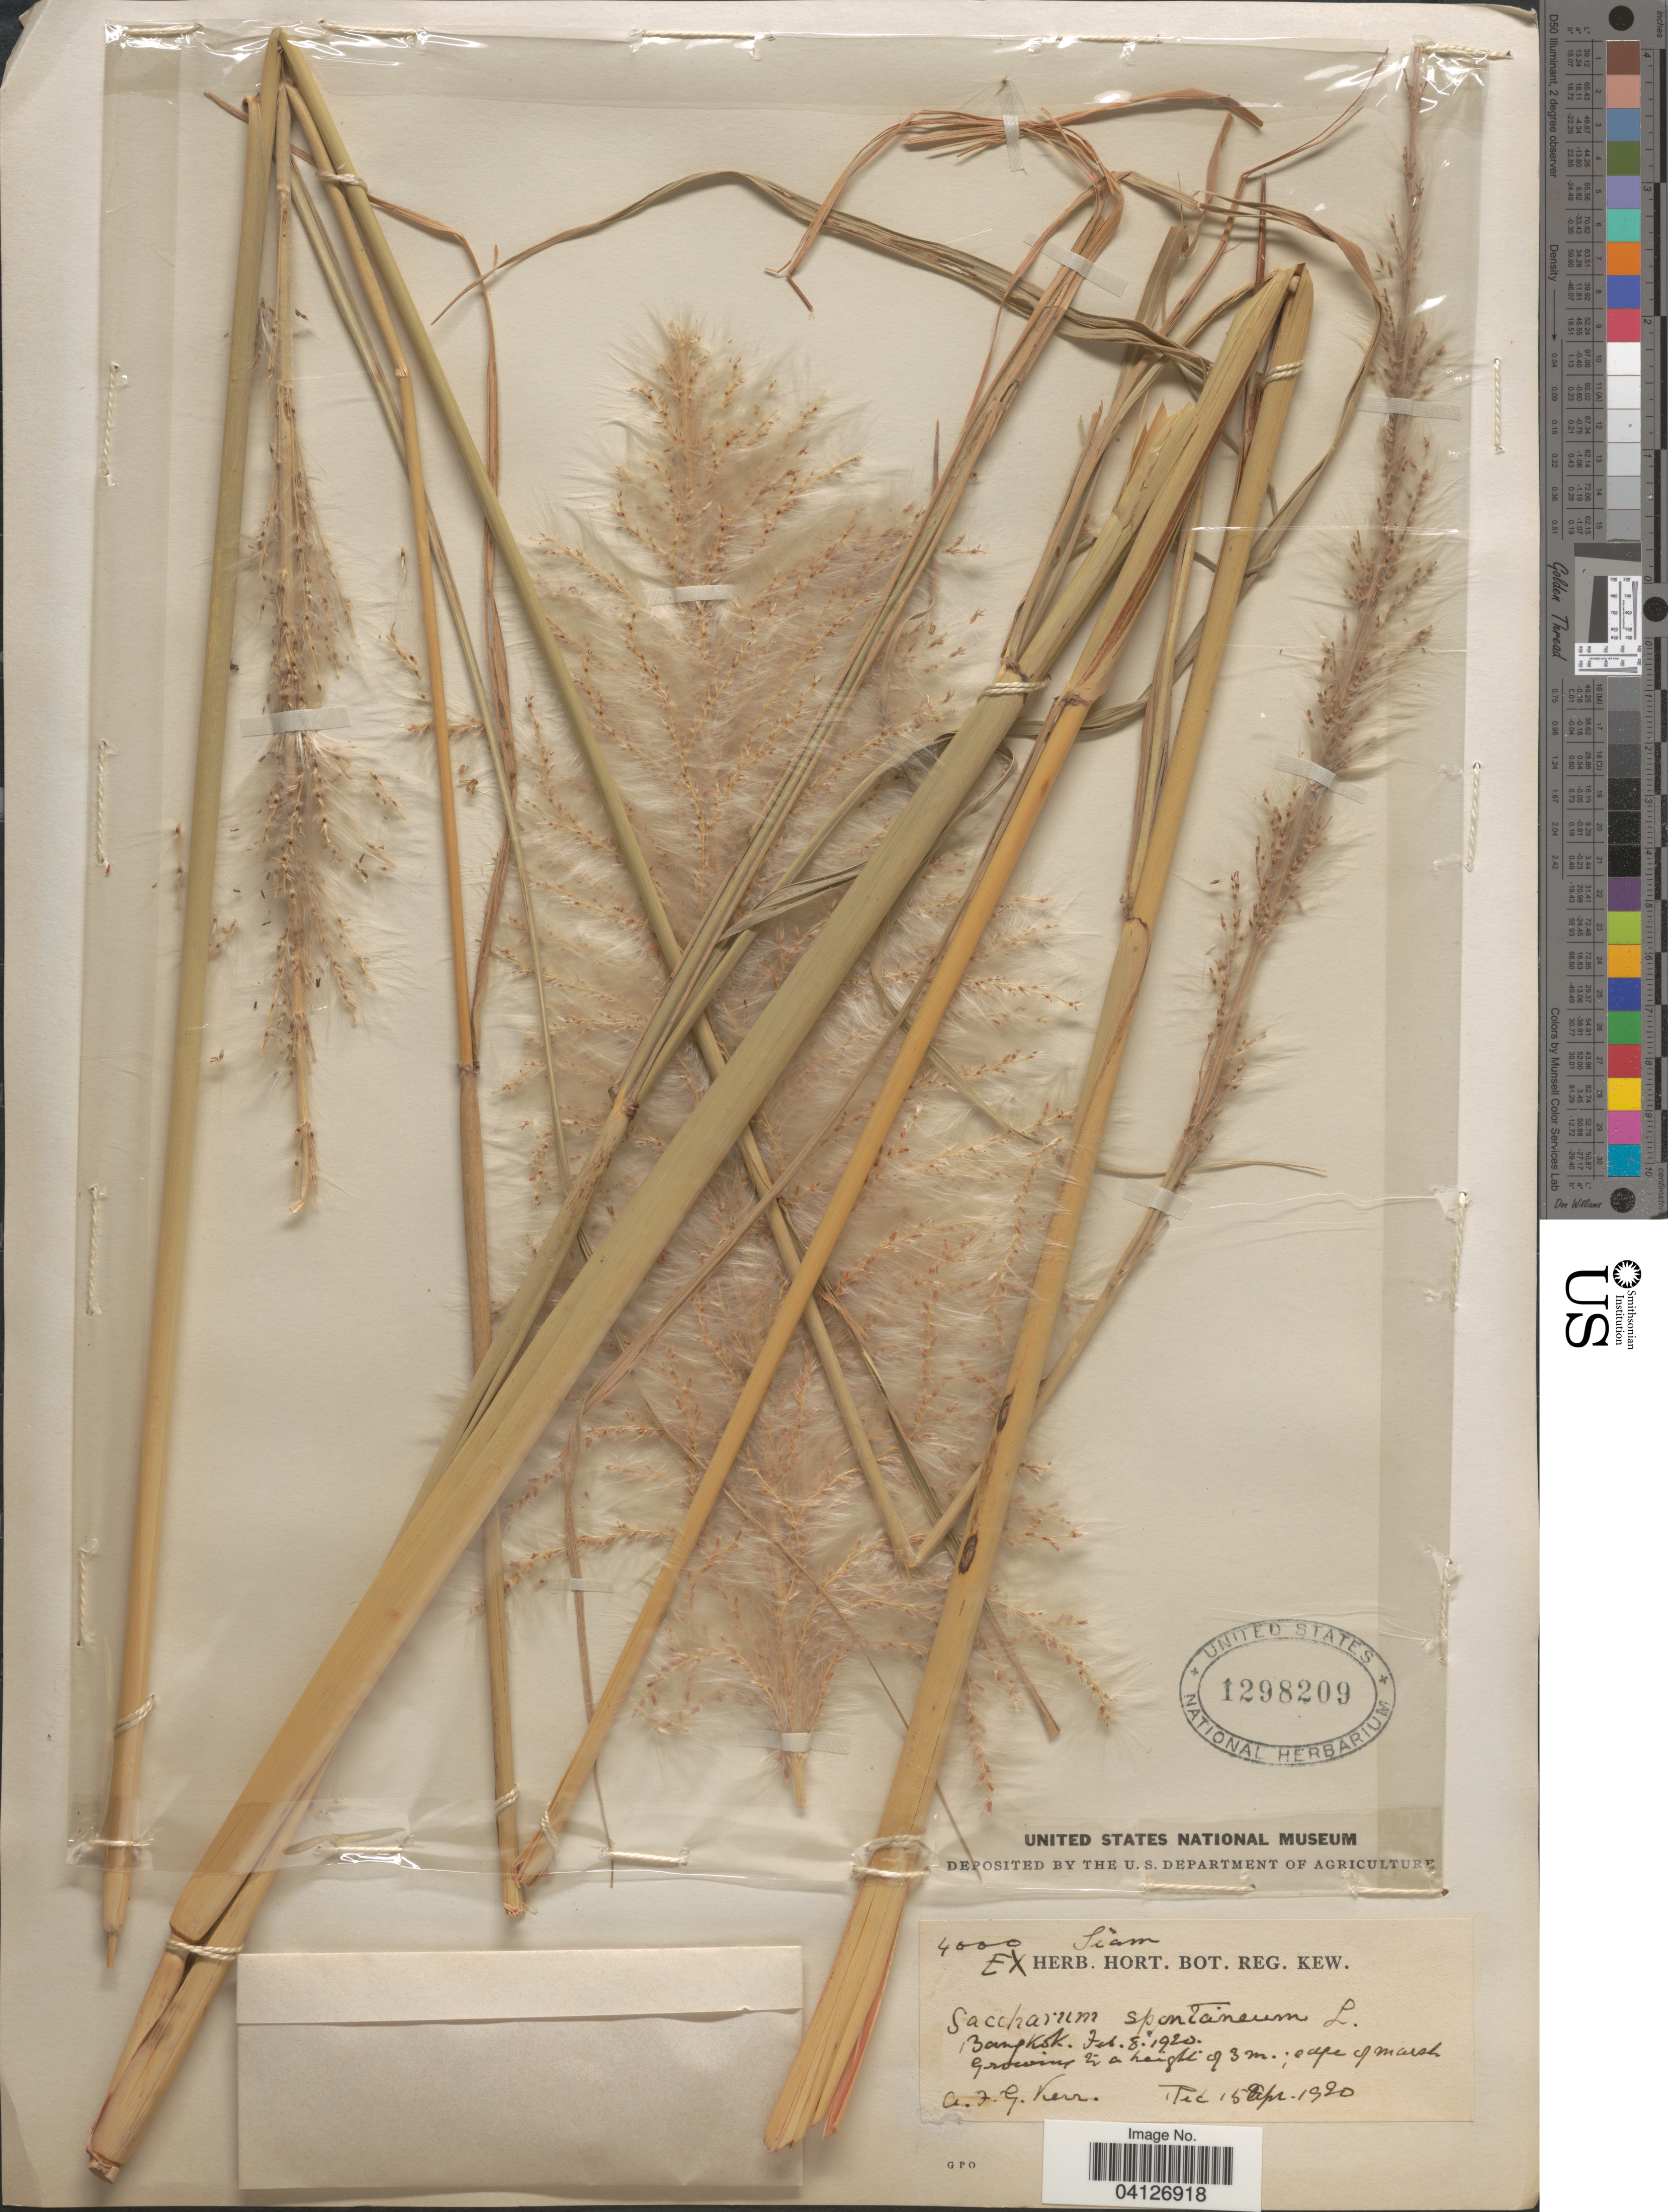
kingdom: Plantae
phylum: Tracheophyta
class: Liliopsida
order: Poales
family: Poaceae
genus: Saccharum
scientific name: Saccharum spontaneum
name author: L.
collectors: A. F. G. Kerr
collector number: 4000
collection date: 1920-02-08/1920-04-15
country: Thailand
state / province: Bangkok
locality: Siam. Pec [interpreted].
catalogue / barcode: US 1298209